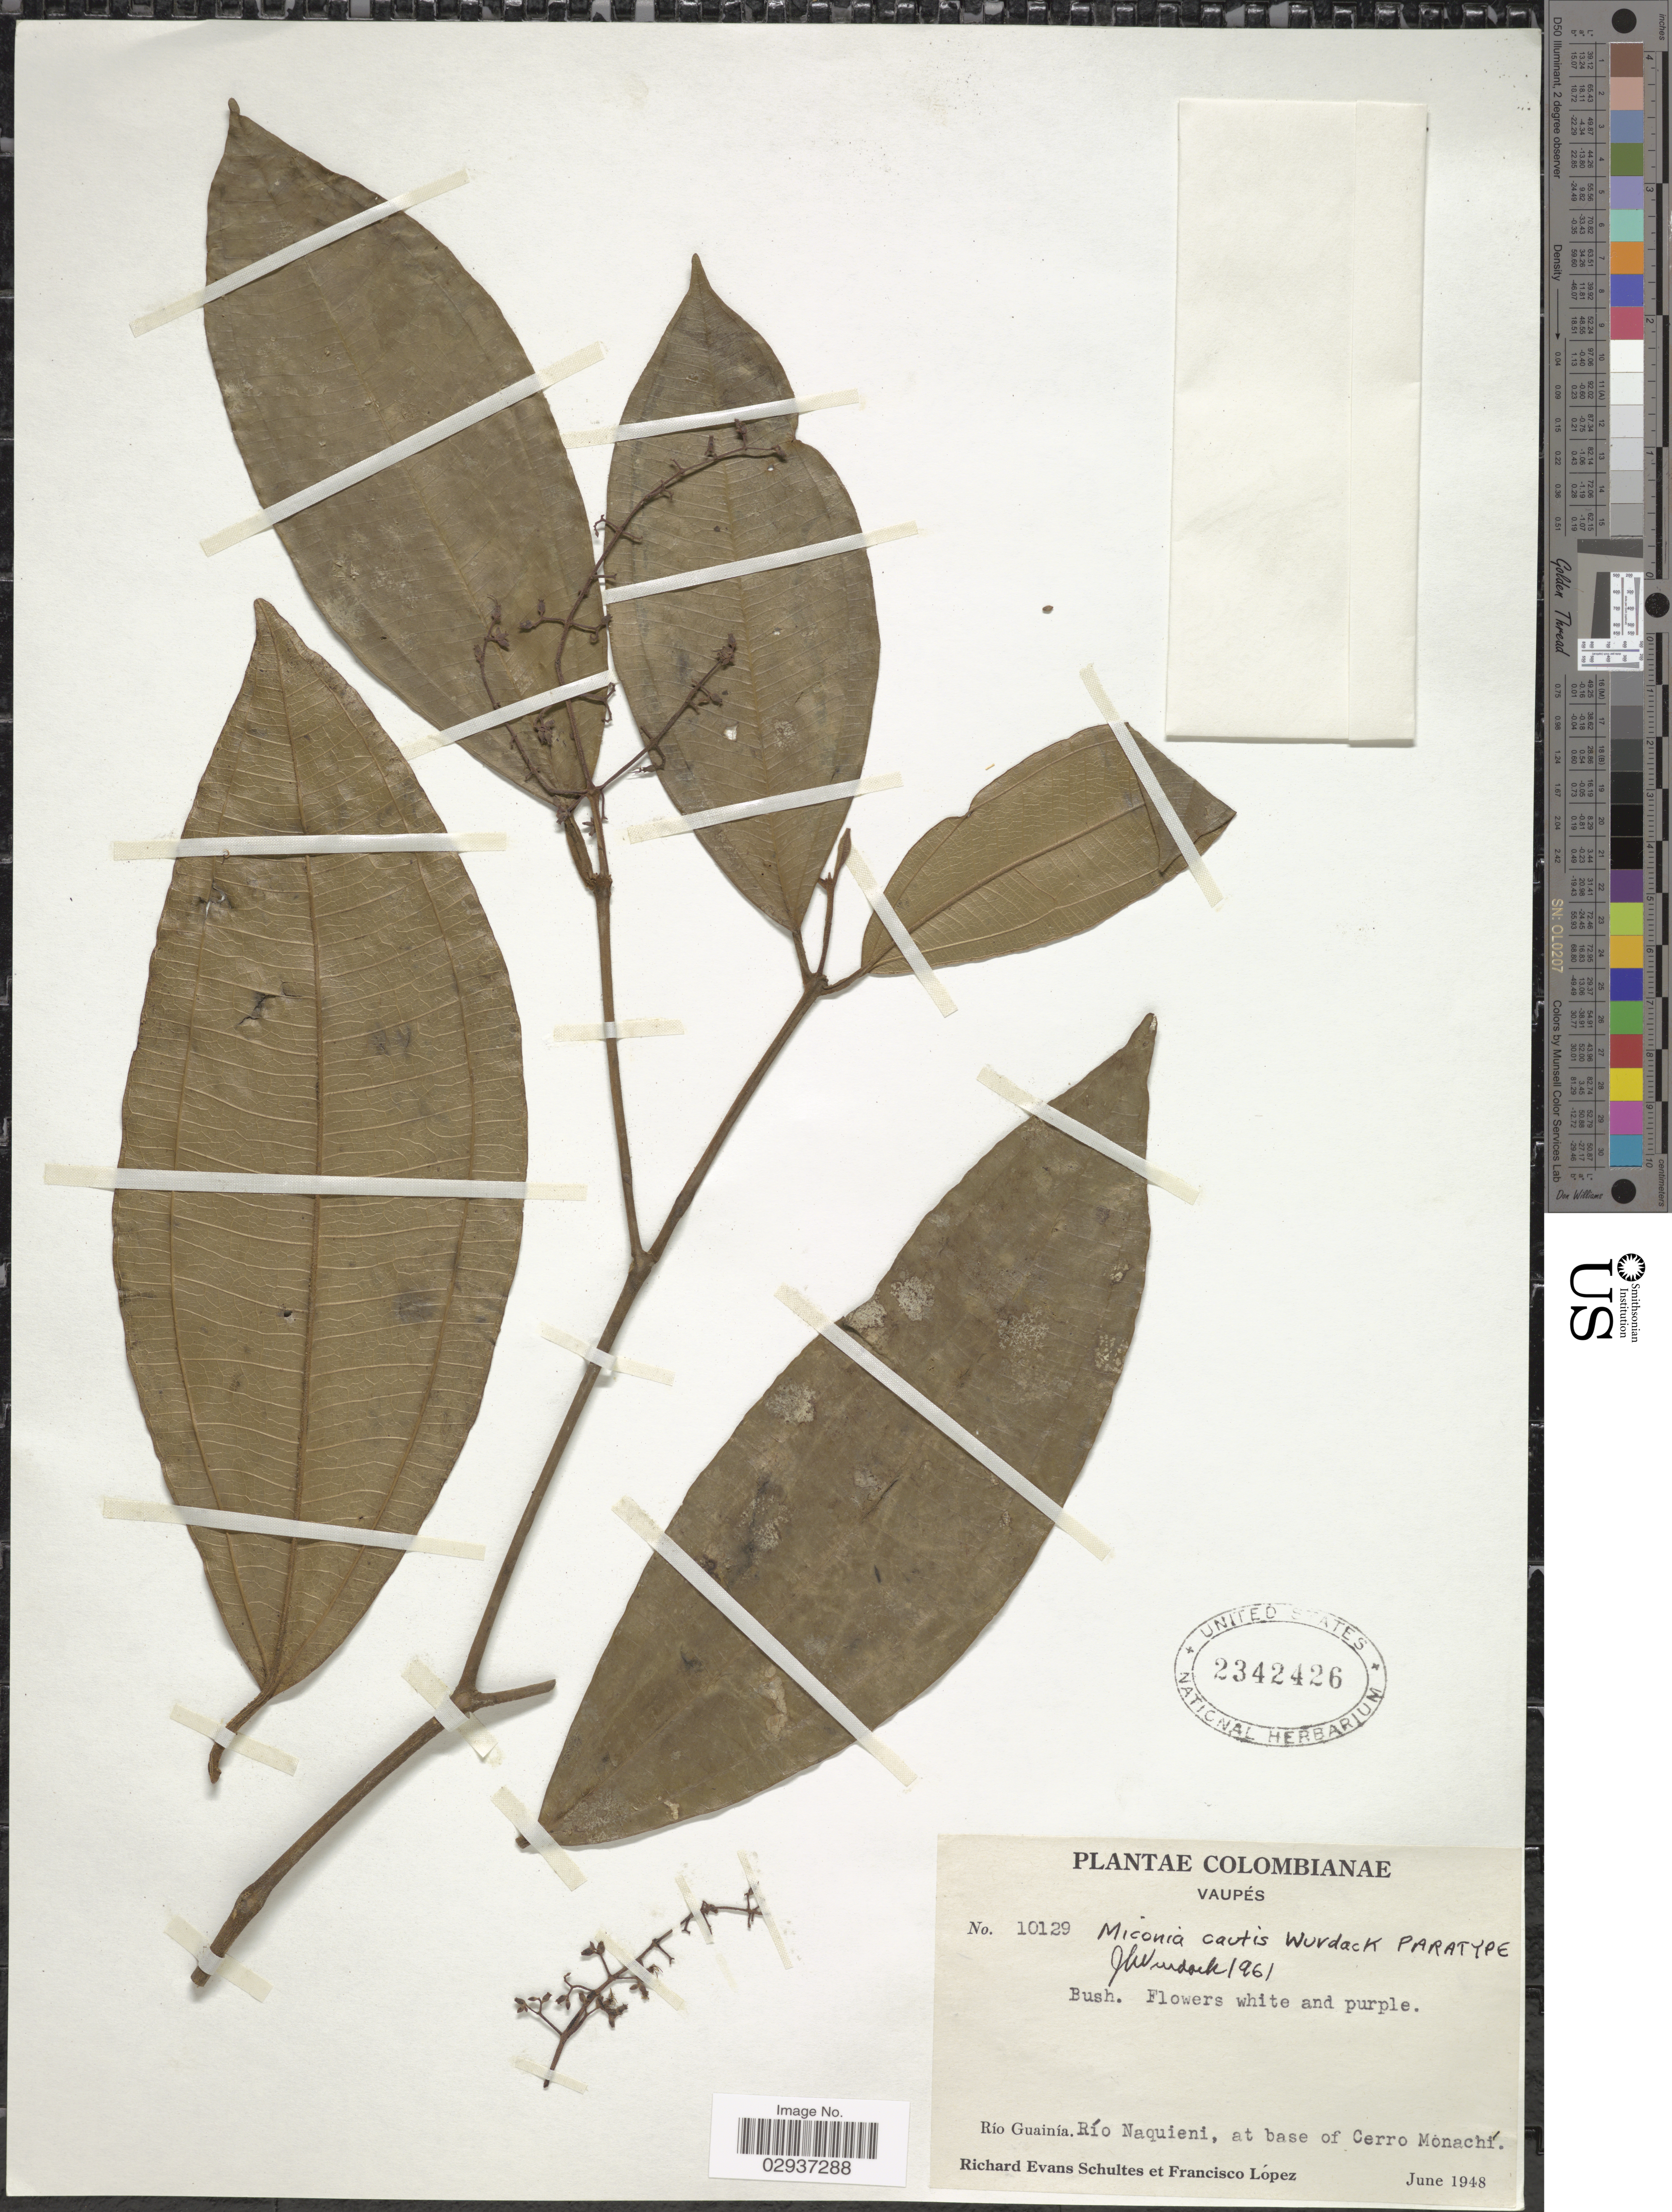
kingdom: Plantae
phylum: Tracheophyta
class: Magnoliopsida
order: Myrtales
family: Melastomataceae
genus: Miconia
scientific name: Miconia cautis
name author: Wurdack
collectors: R. E. Schultes & F. Lopéz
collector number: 10129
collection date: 1948-06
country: Colombia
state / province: Vaupés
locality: Río Guainía. Río Naquieni, at base of Cerro Monachí.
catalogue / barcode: US 2342426